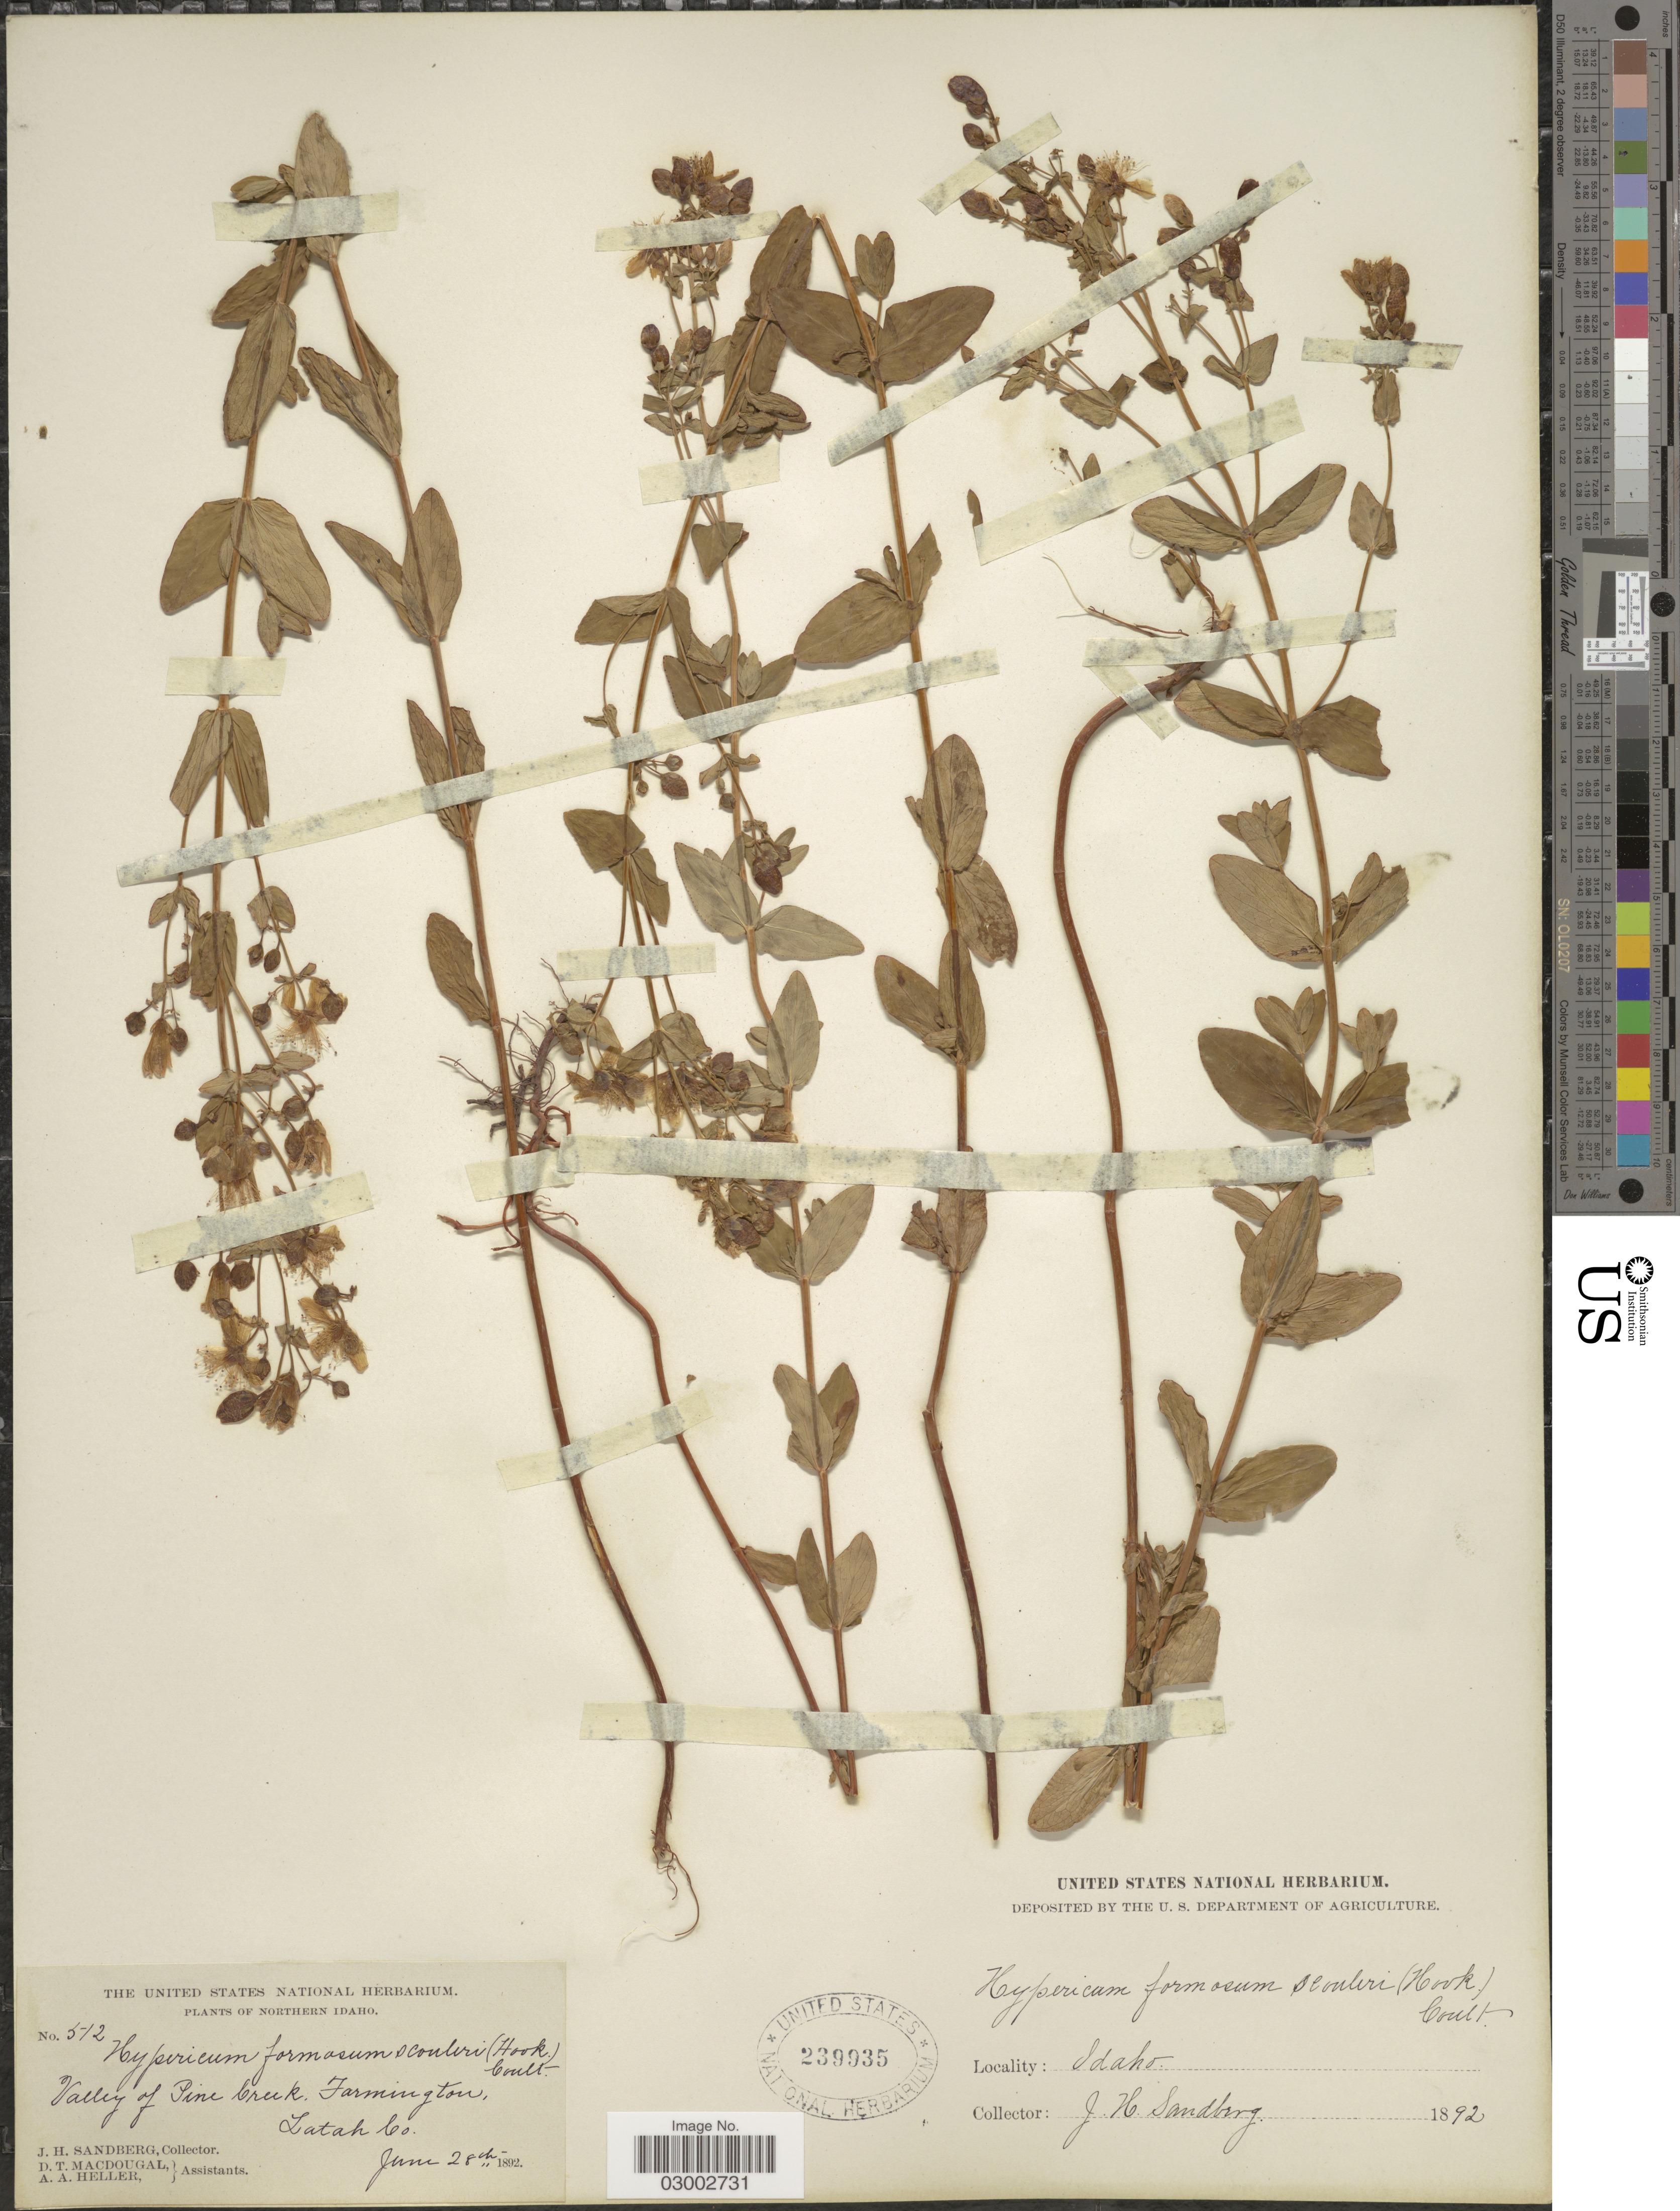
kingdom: Plantae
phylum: Tracheophyta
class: Magnoliopsida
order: Malpighiales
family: Hypericaceae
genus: Hypericum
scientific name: Hypericum scouleri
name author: Hook.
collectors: J. H. Sandberg, D. T. MacDougal & A. A. Heller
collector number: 512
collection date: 1892-06-28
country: United States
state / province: Idaho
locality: Northern Idaho. Valley of Pine Creek, Farmington. Latah Co.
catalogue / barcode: US 239935